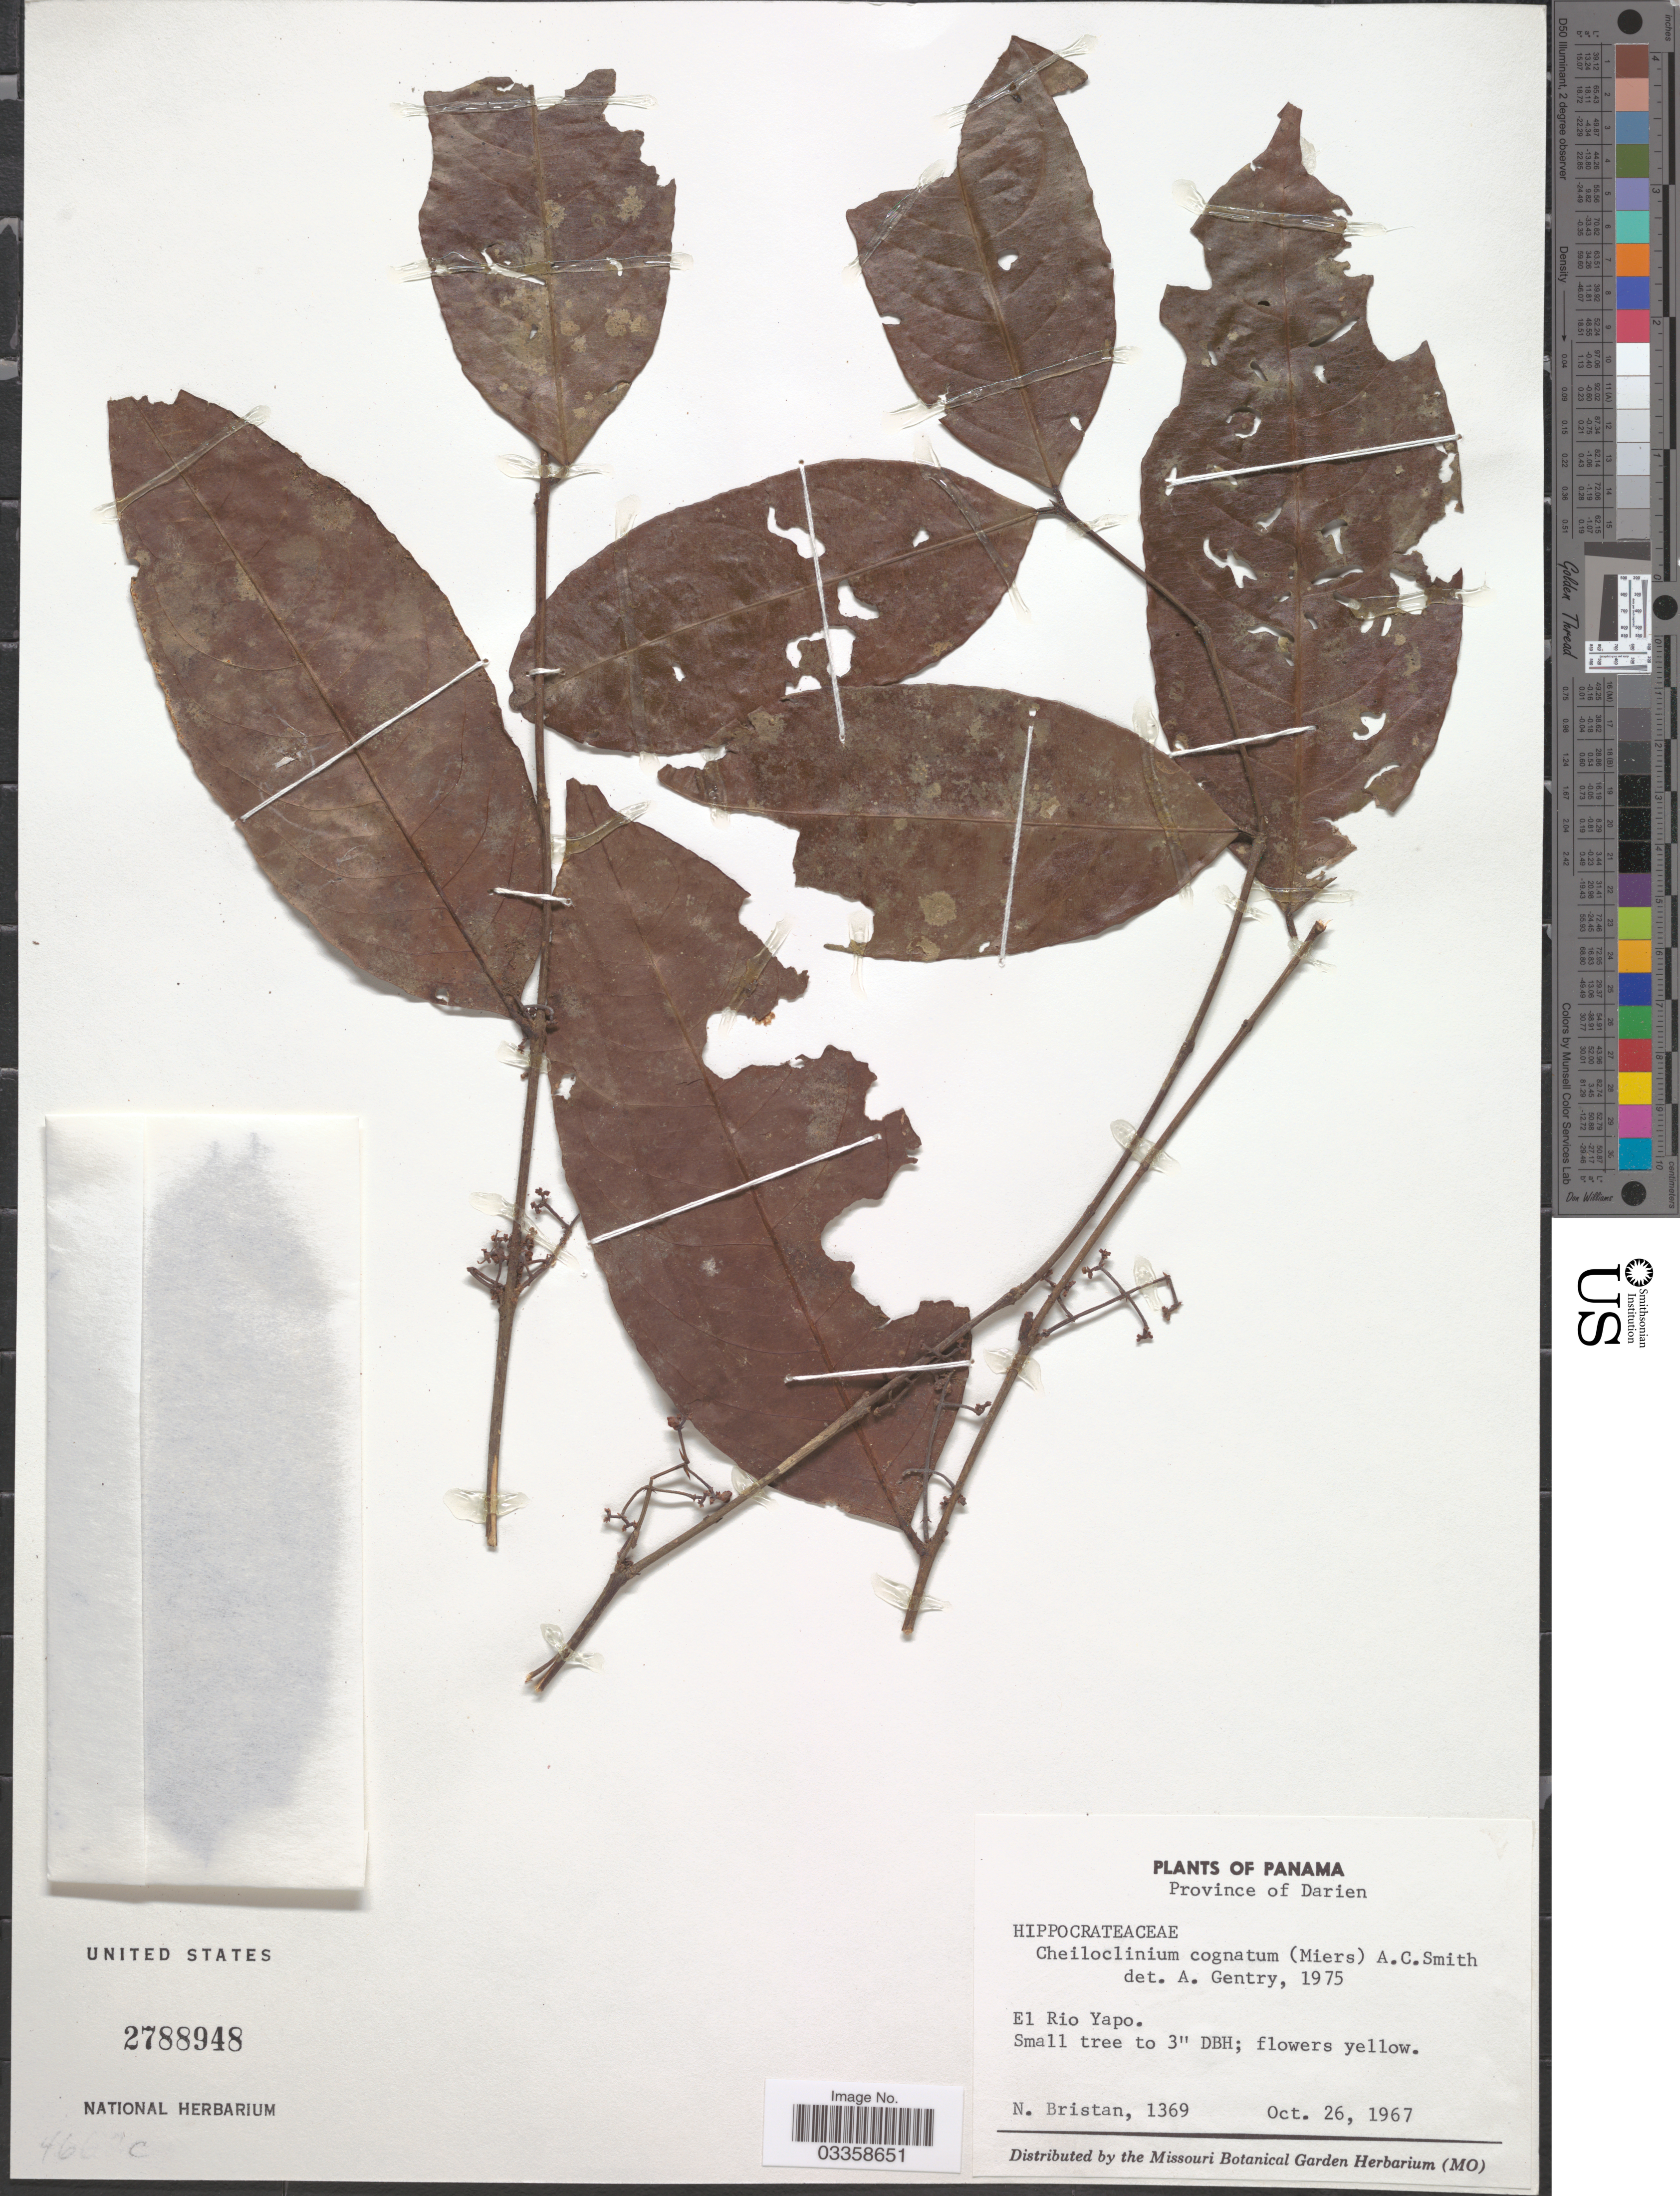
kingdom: Plantae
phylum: Tracheophyta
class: Magnoliopsida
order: Celastrales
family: Celastraceae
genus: Cheiloclinium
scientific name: Cheiloclinium cognatum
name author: (Miers) A.C. Sm.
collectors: N. Bristan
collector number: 1369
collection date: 1967-10-26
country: Panama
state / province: Darién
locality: El Rio Yapo.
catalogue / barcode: US 2788948